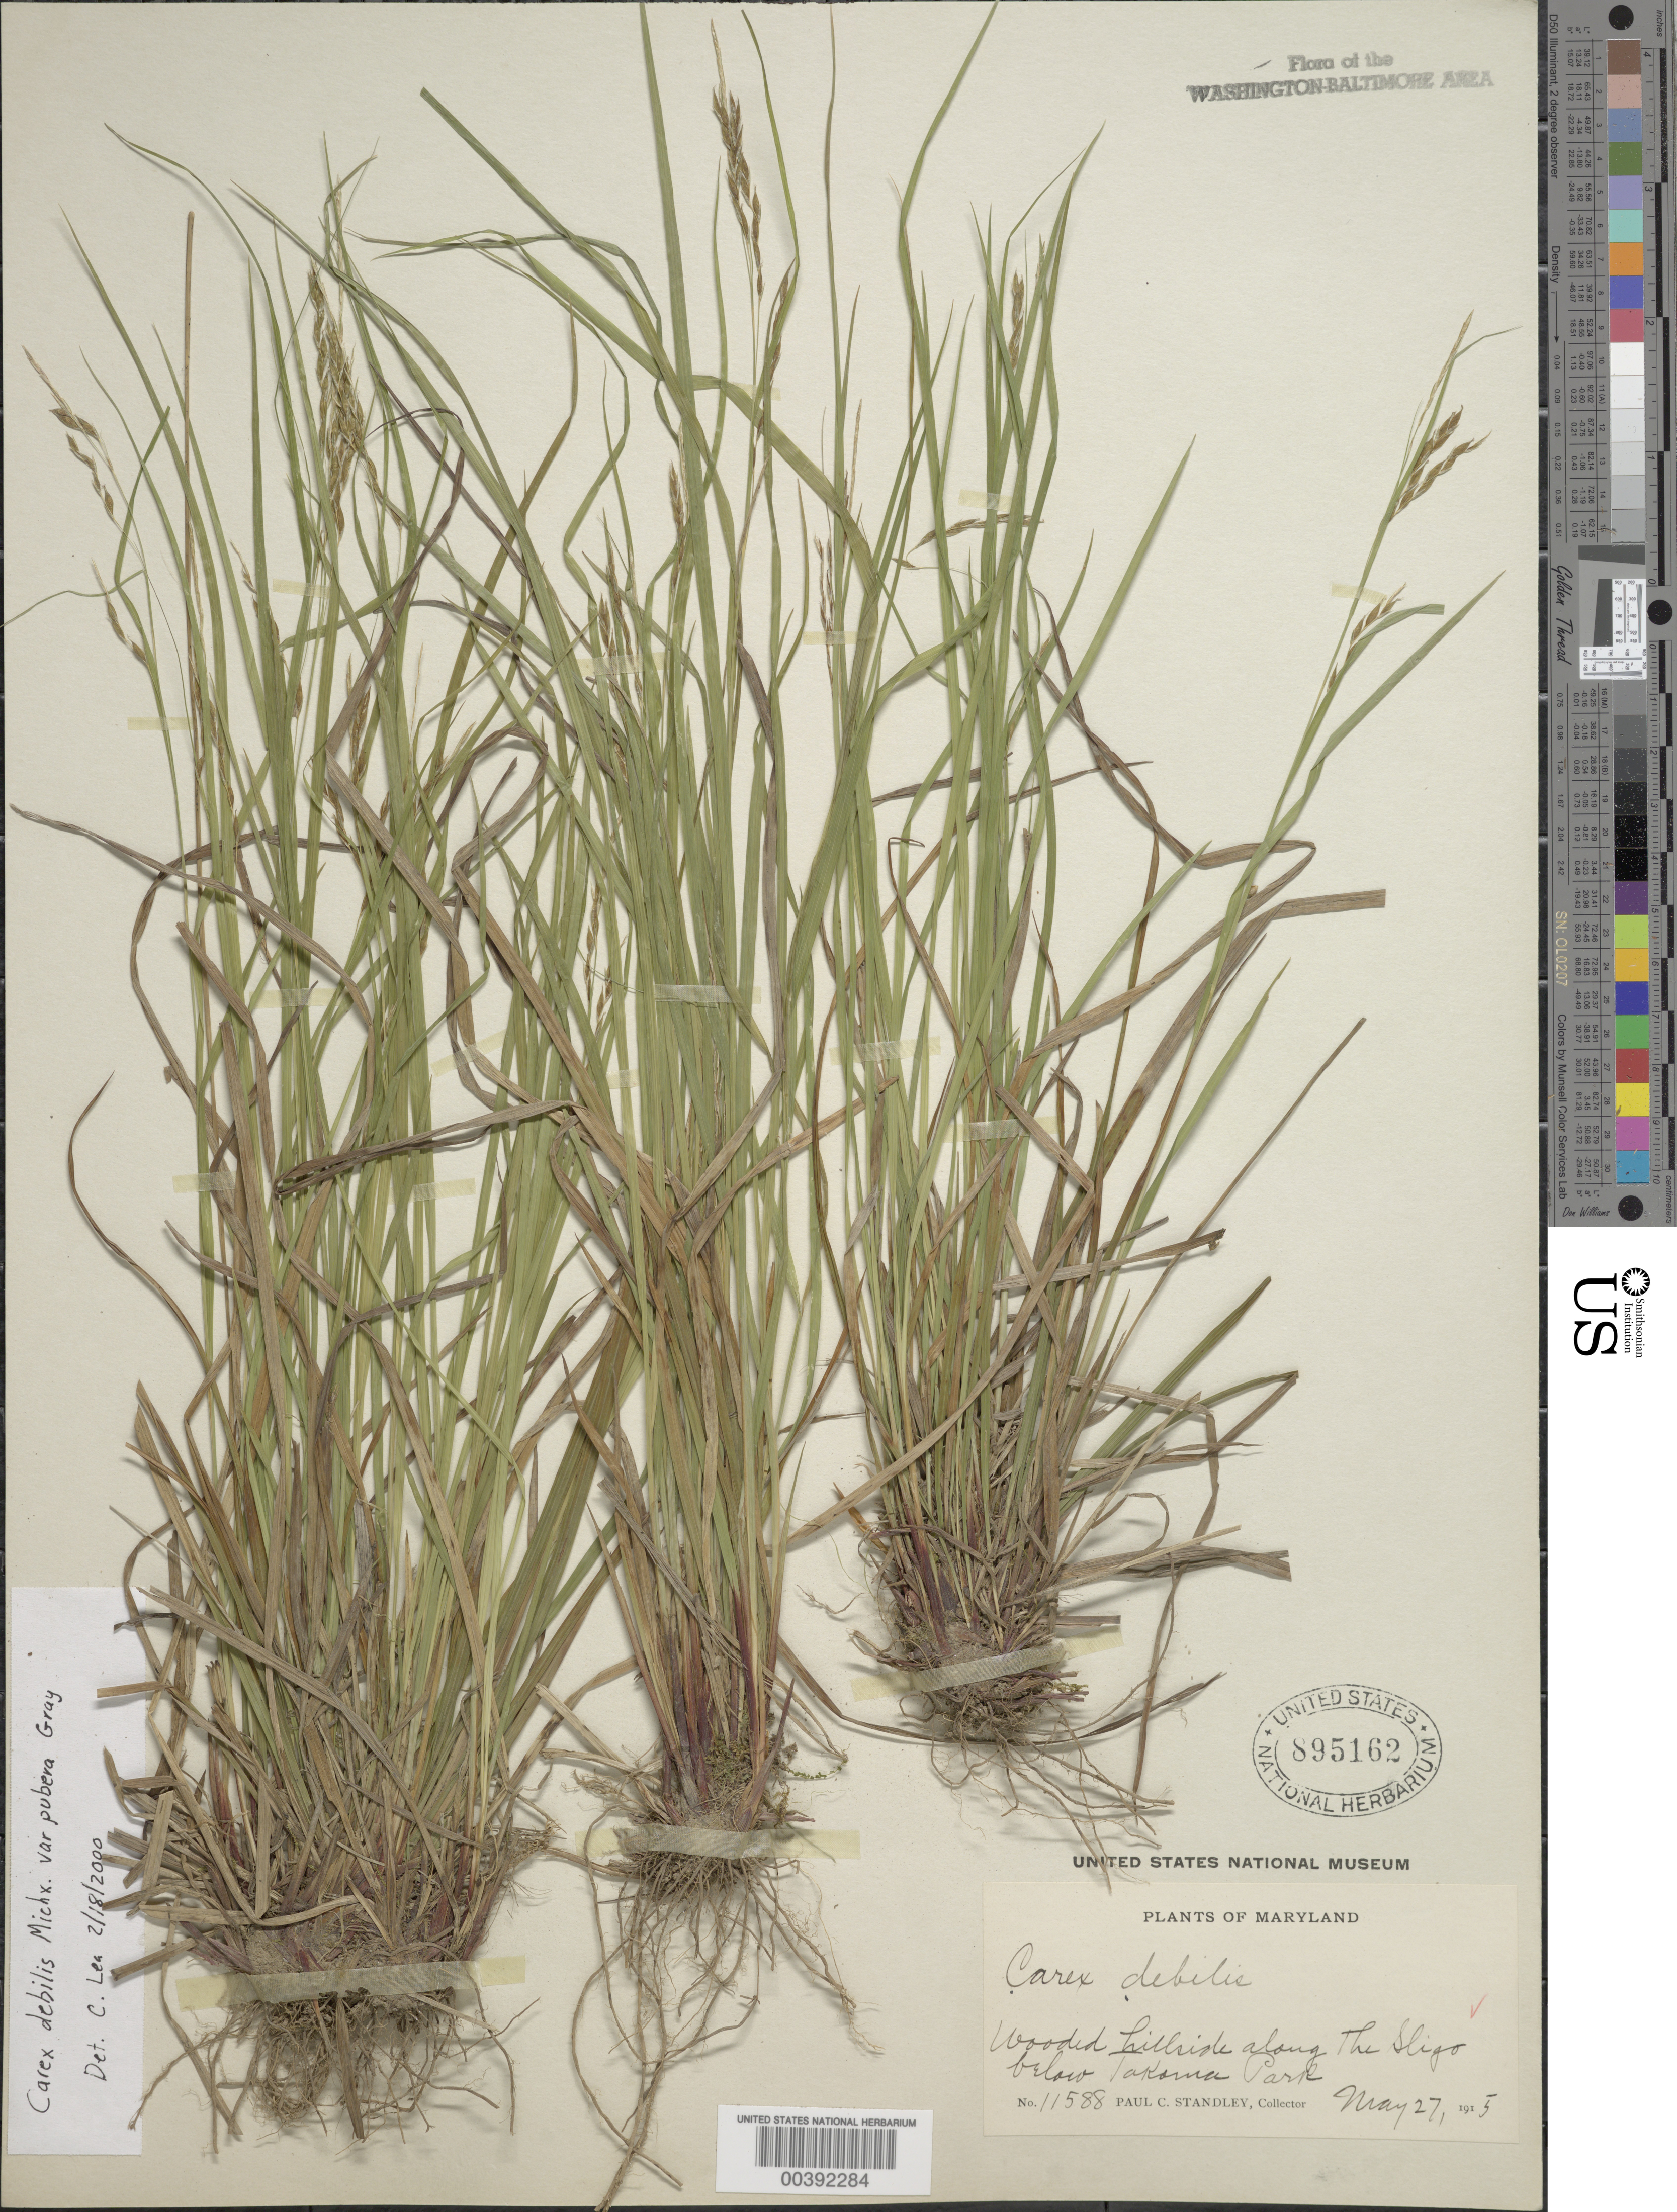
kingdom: Plantae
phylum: Tracheophyta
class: Liliopsida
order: Poales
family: Cyperaceae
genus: Carex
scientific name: Carex debilis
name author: Michx.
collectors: P. C. Standley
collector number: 11588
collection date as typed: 27 May 1915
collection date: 1915-05-27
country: United States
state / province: Maryland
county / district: Montgomery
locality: The Sligo below Takoma Park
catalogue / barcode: US 895162